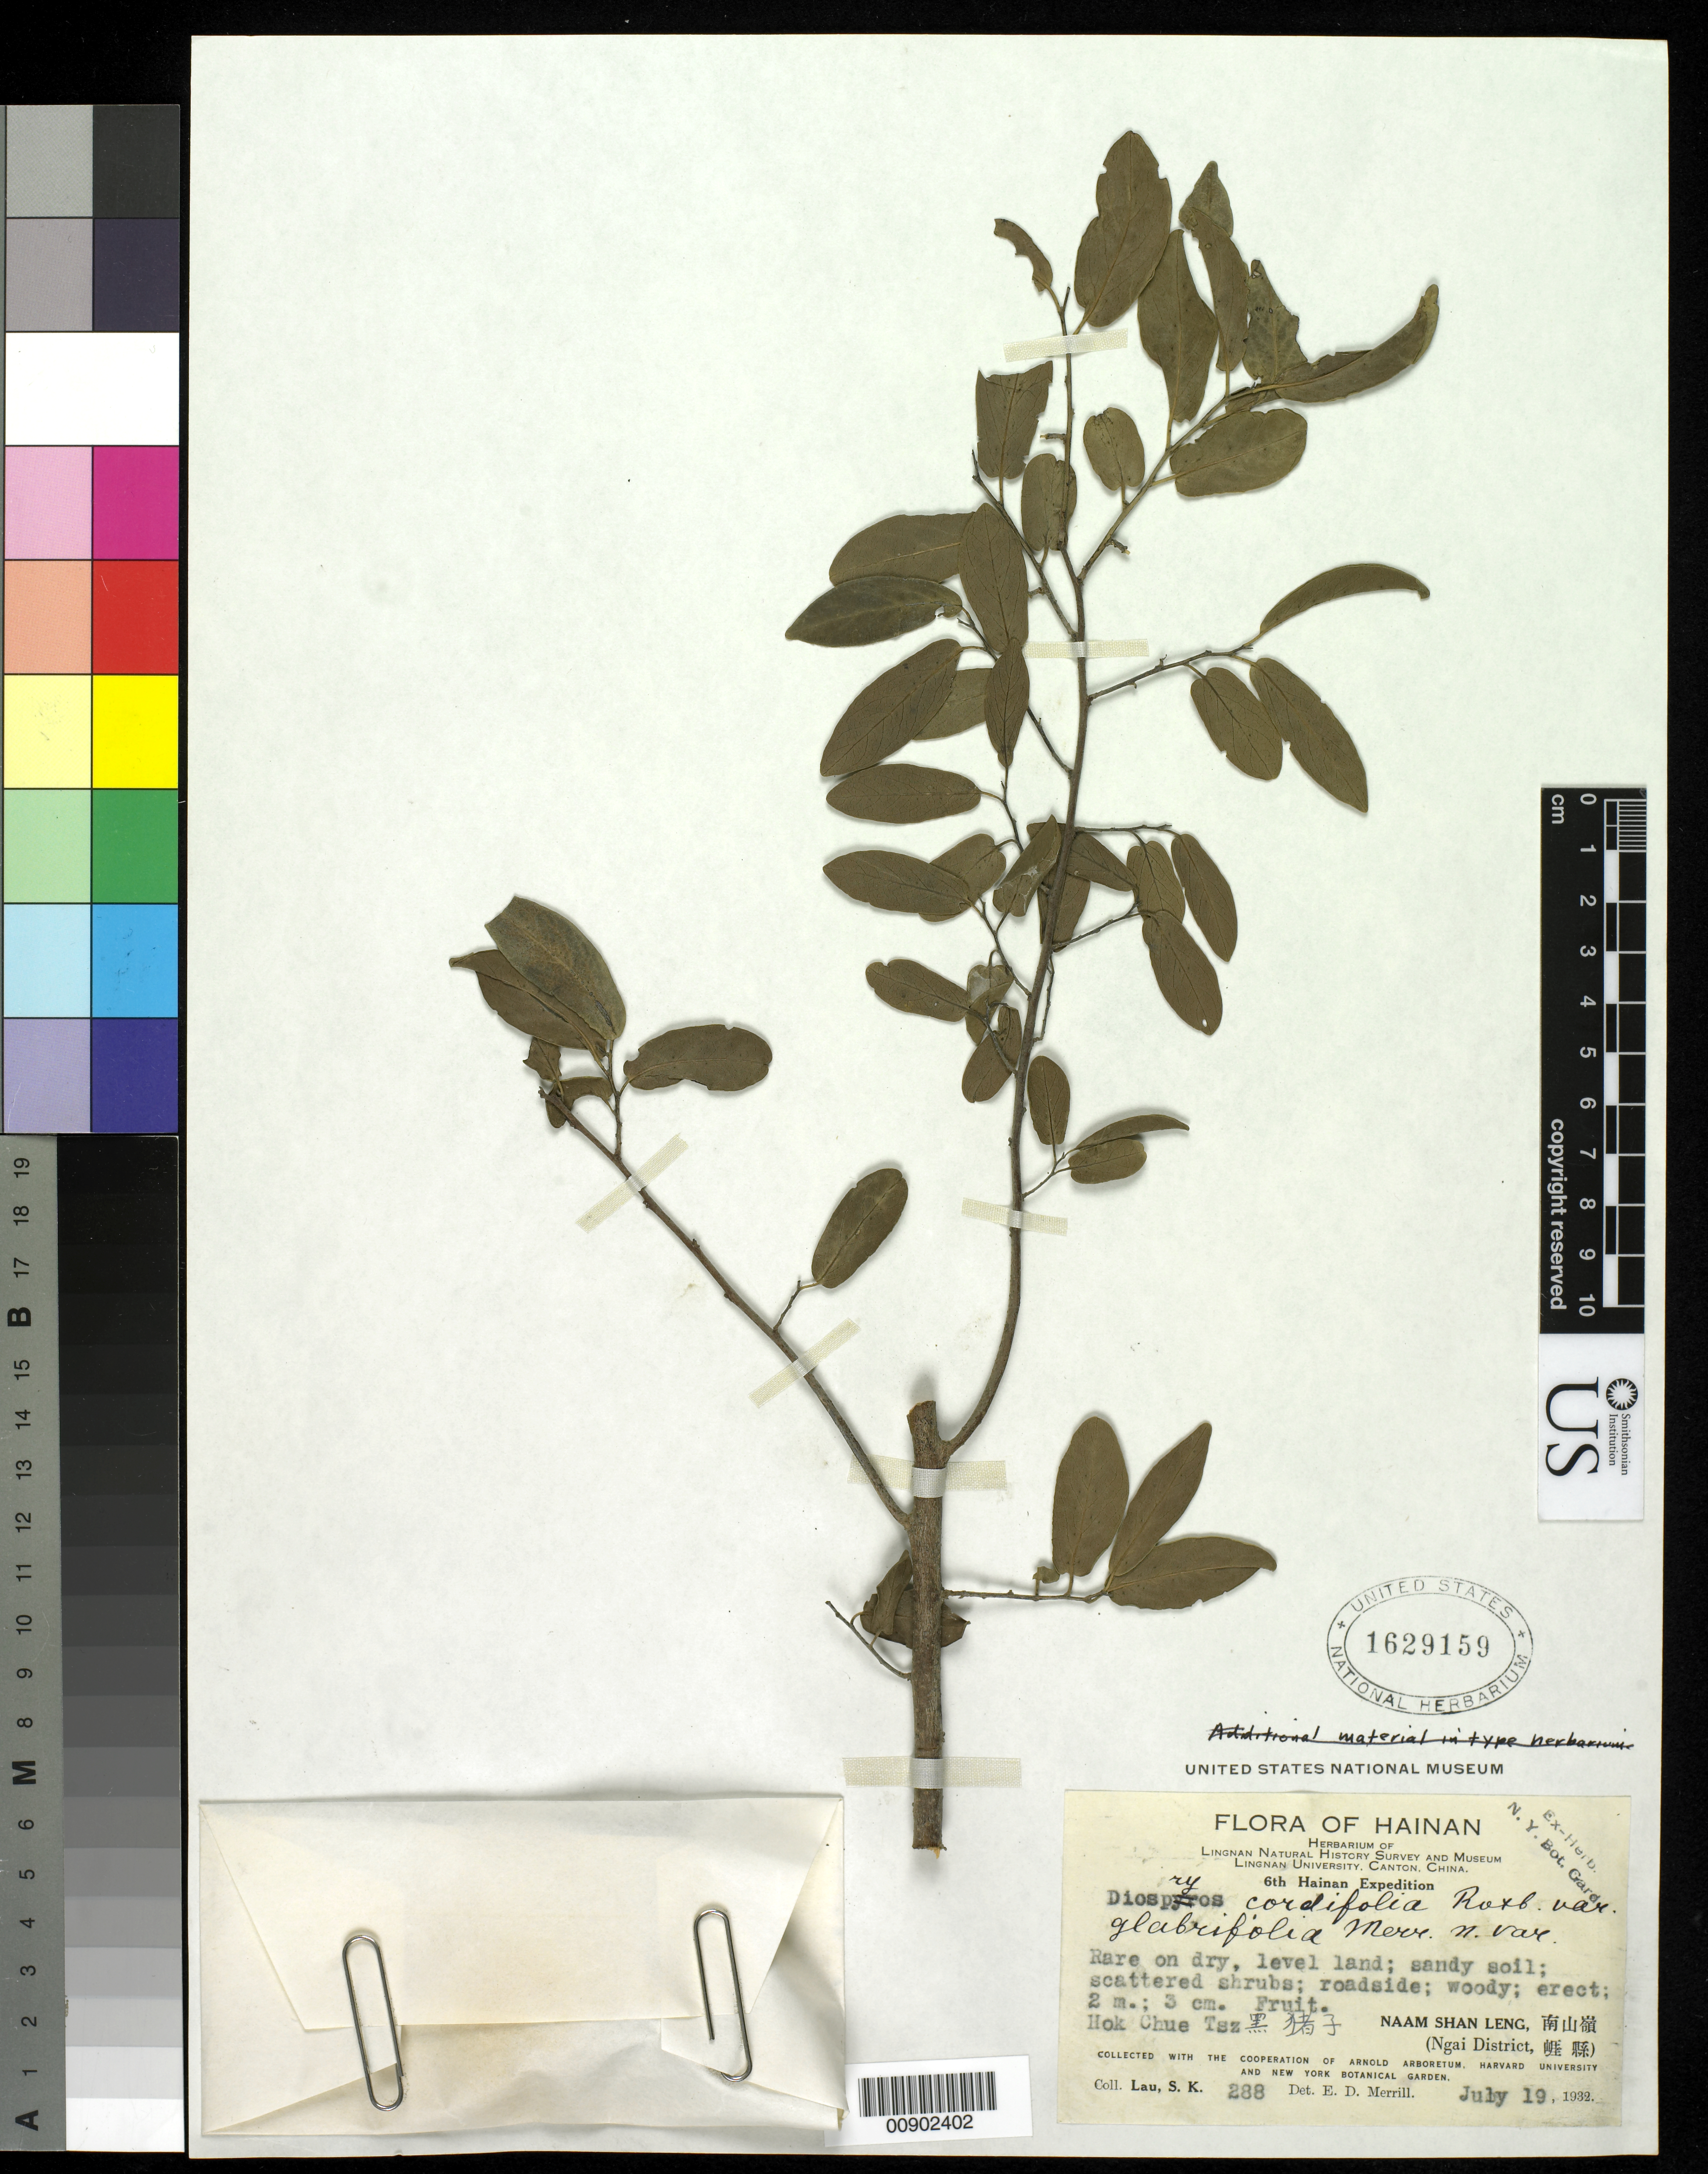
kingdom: Plantae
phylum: Tracheophyta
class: Magnoliopsida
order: Ericales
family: Ebenaceae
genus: Diospyros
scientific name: Diospyros cordifolia var. glabrifolia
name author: Merr.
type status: Isotype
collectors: S. K. Lau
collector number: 288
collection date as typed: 19 Jul 1932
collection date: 1932-07-19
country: China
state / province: Guangdong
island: Hainan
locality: Naam Shan Leng. (Ngai District).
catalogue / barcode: US 1629159